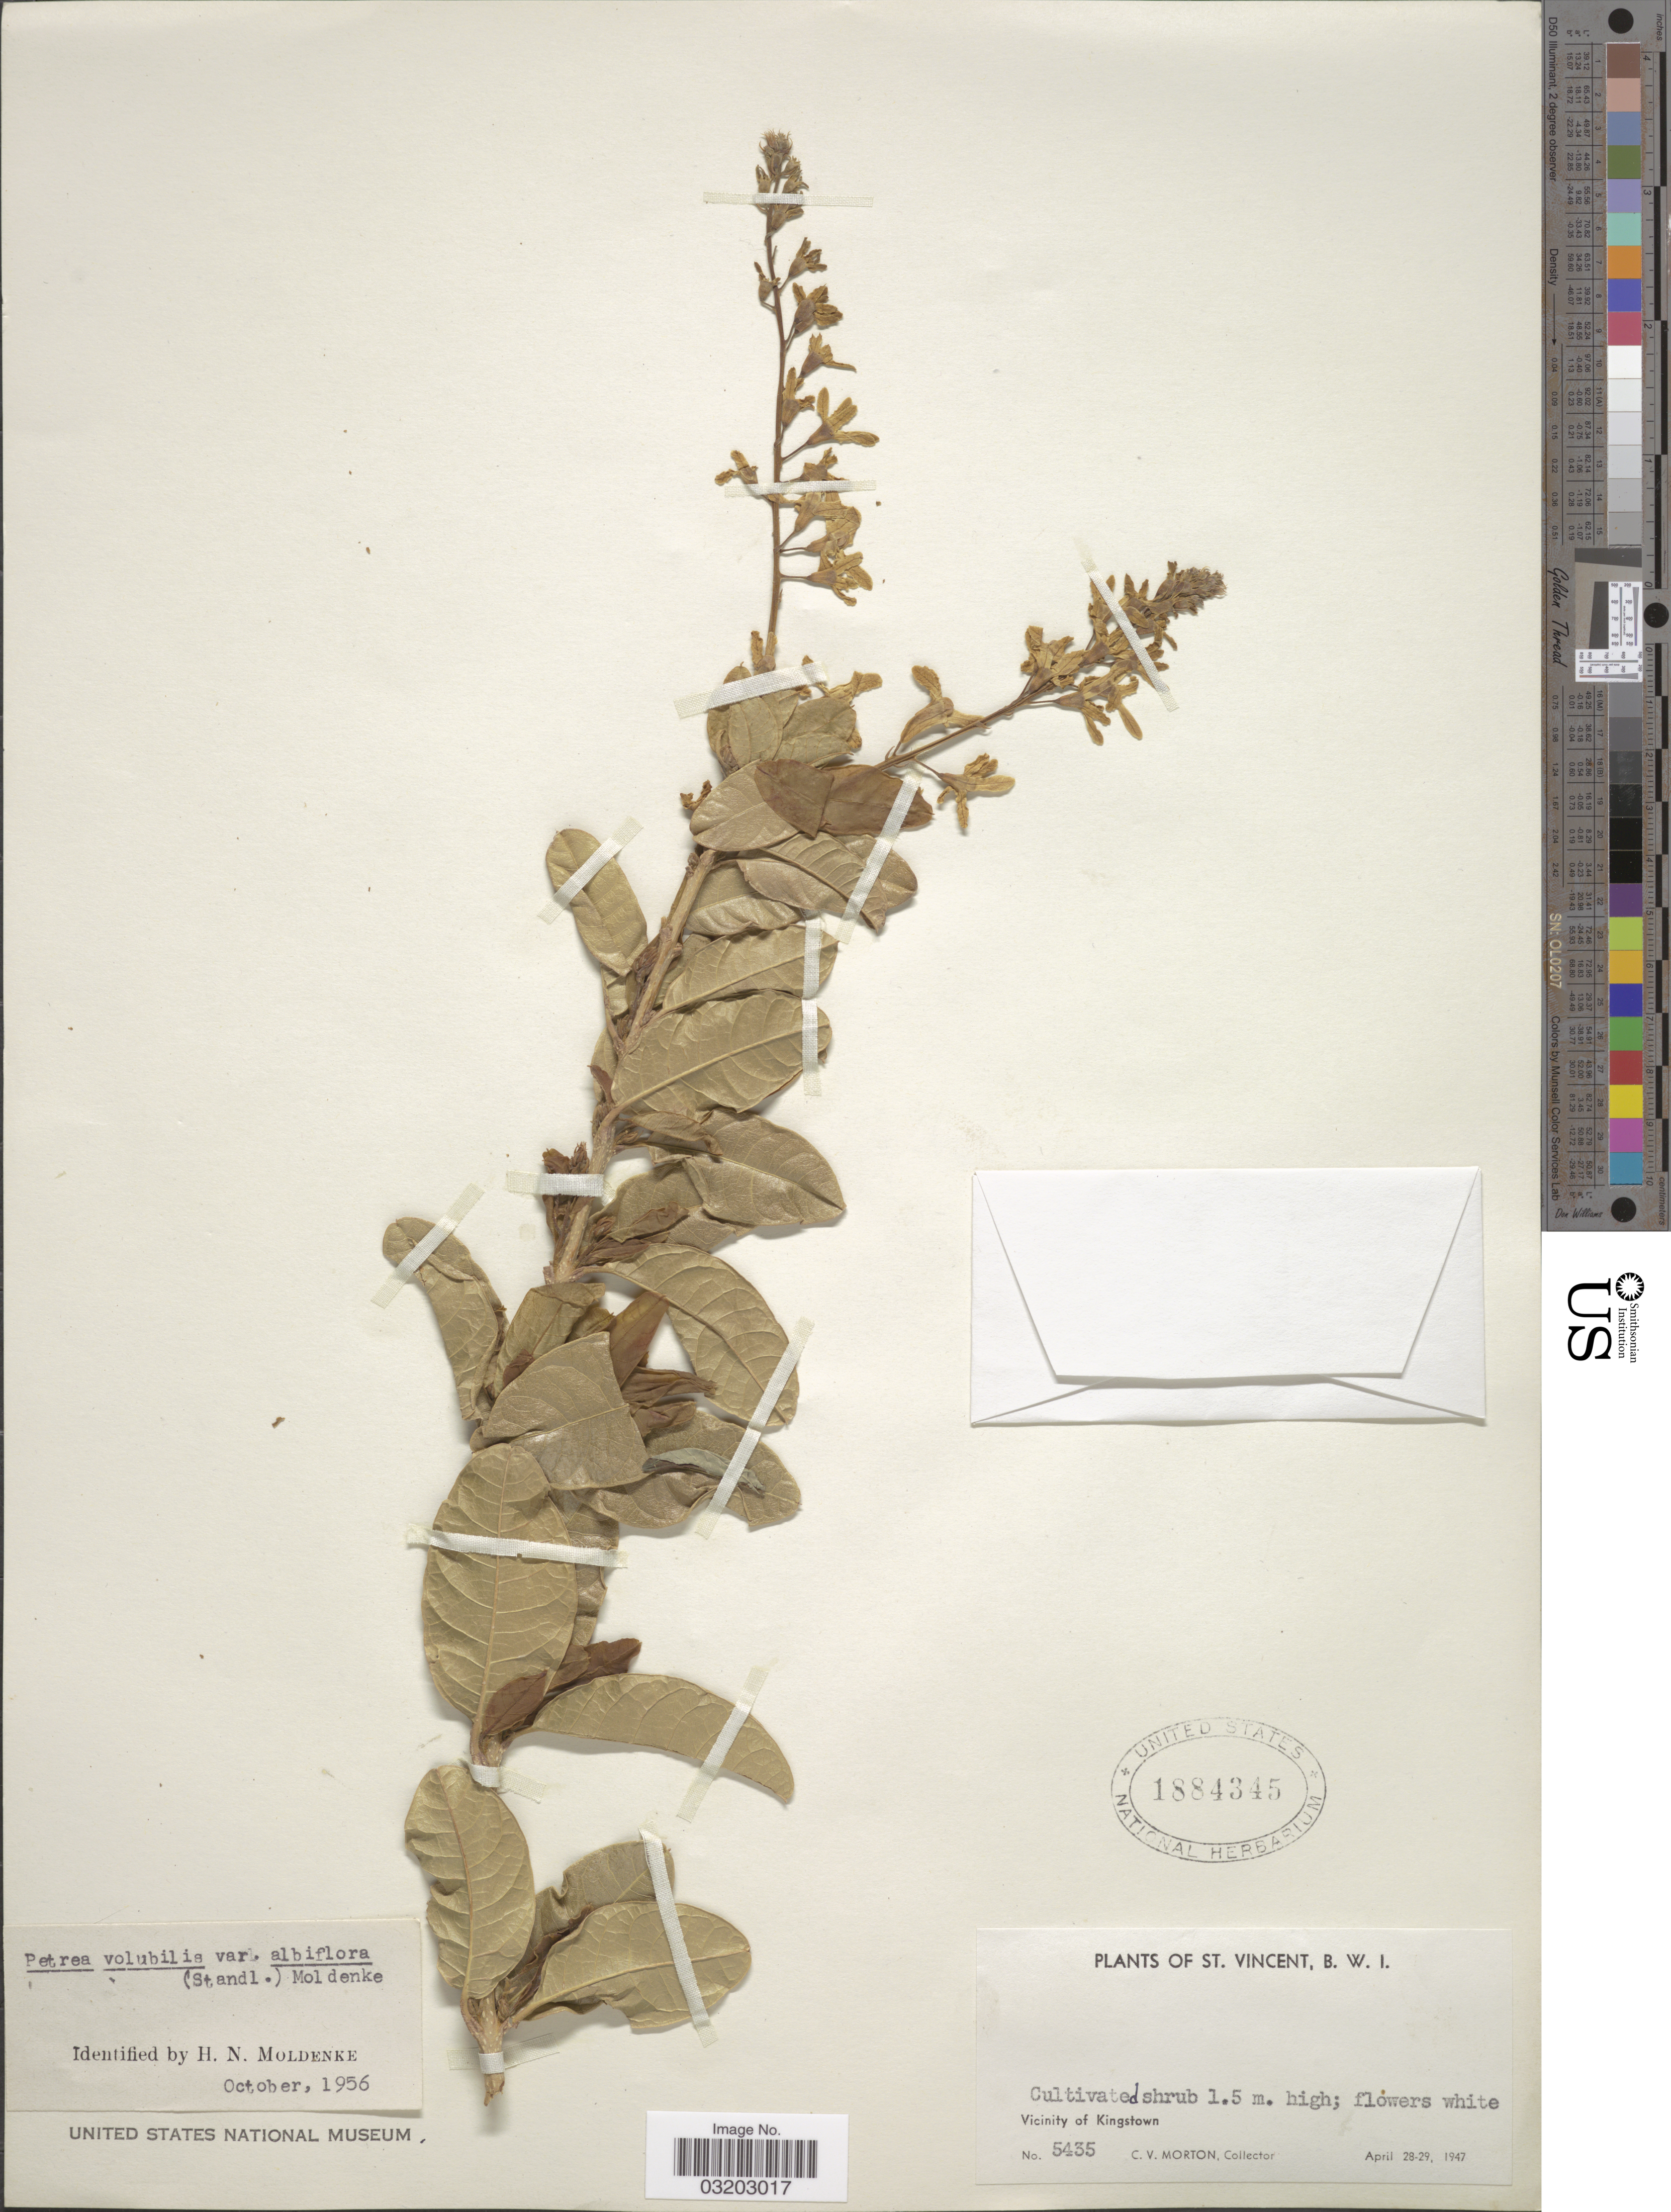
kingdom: Plantae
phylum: Tracheophyta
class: Magnoliopsida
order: Lamiales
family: Verbenaceae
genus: Petrea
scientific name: Petrea volubilis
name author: L.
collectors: C. V. Morton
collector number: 5435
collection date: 1947-04-28/1947-04-29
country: St. Vincent - Grenadines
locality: St. Vicent, B.W.I., Vicinity of Kingstown.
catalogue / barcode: US 1884345